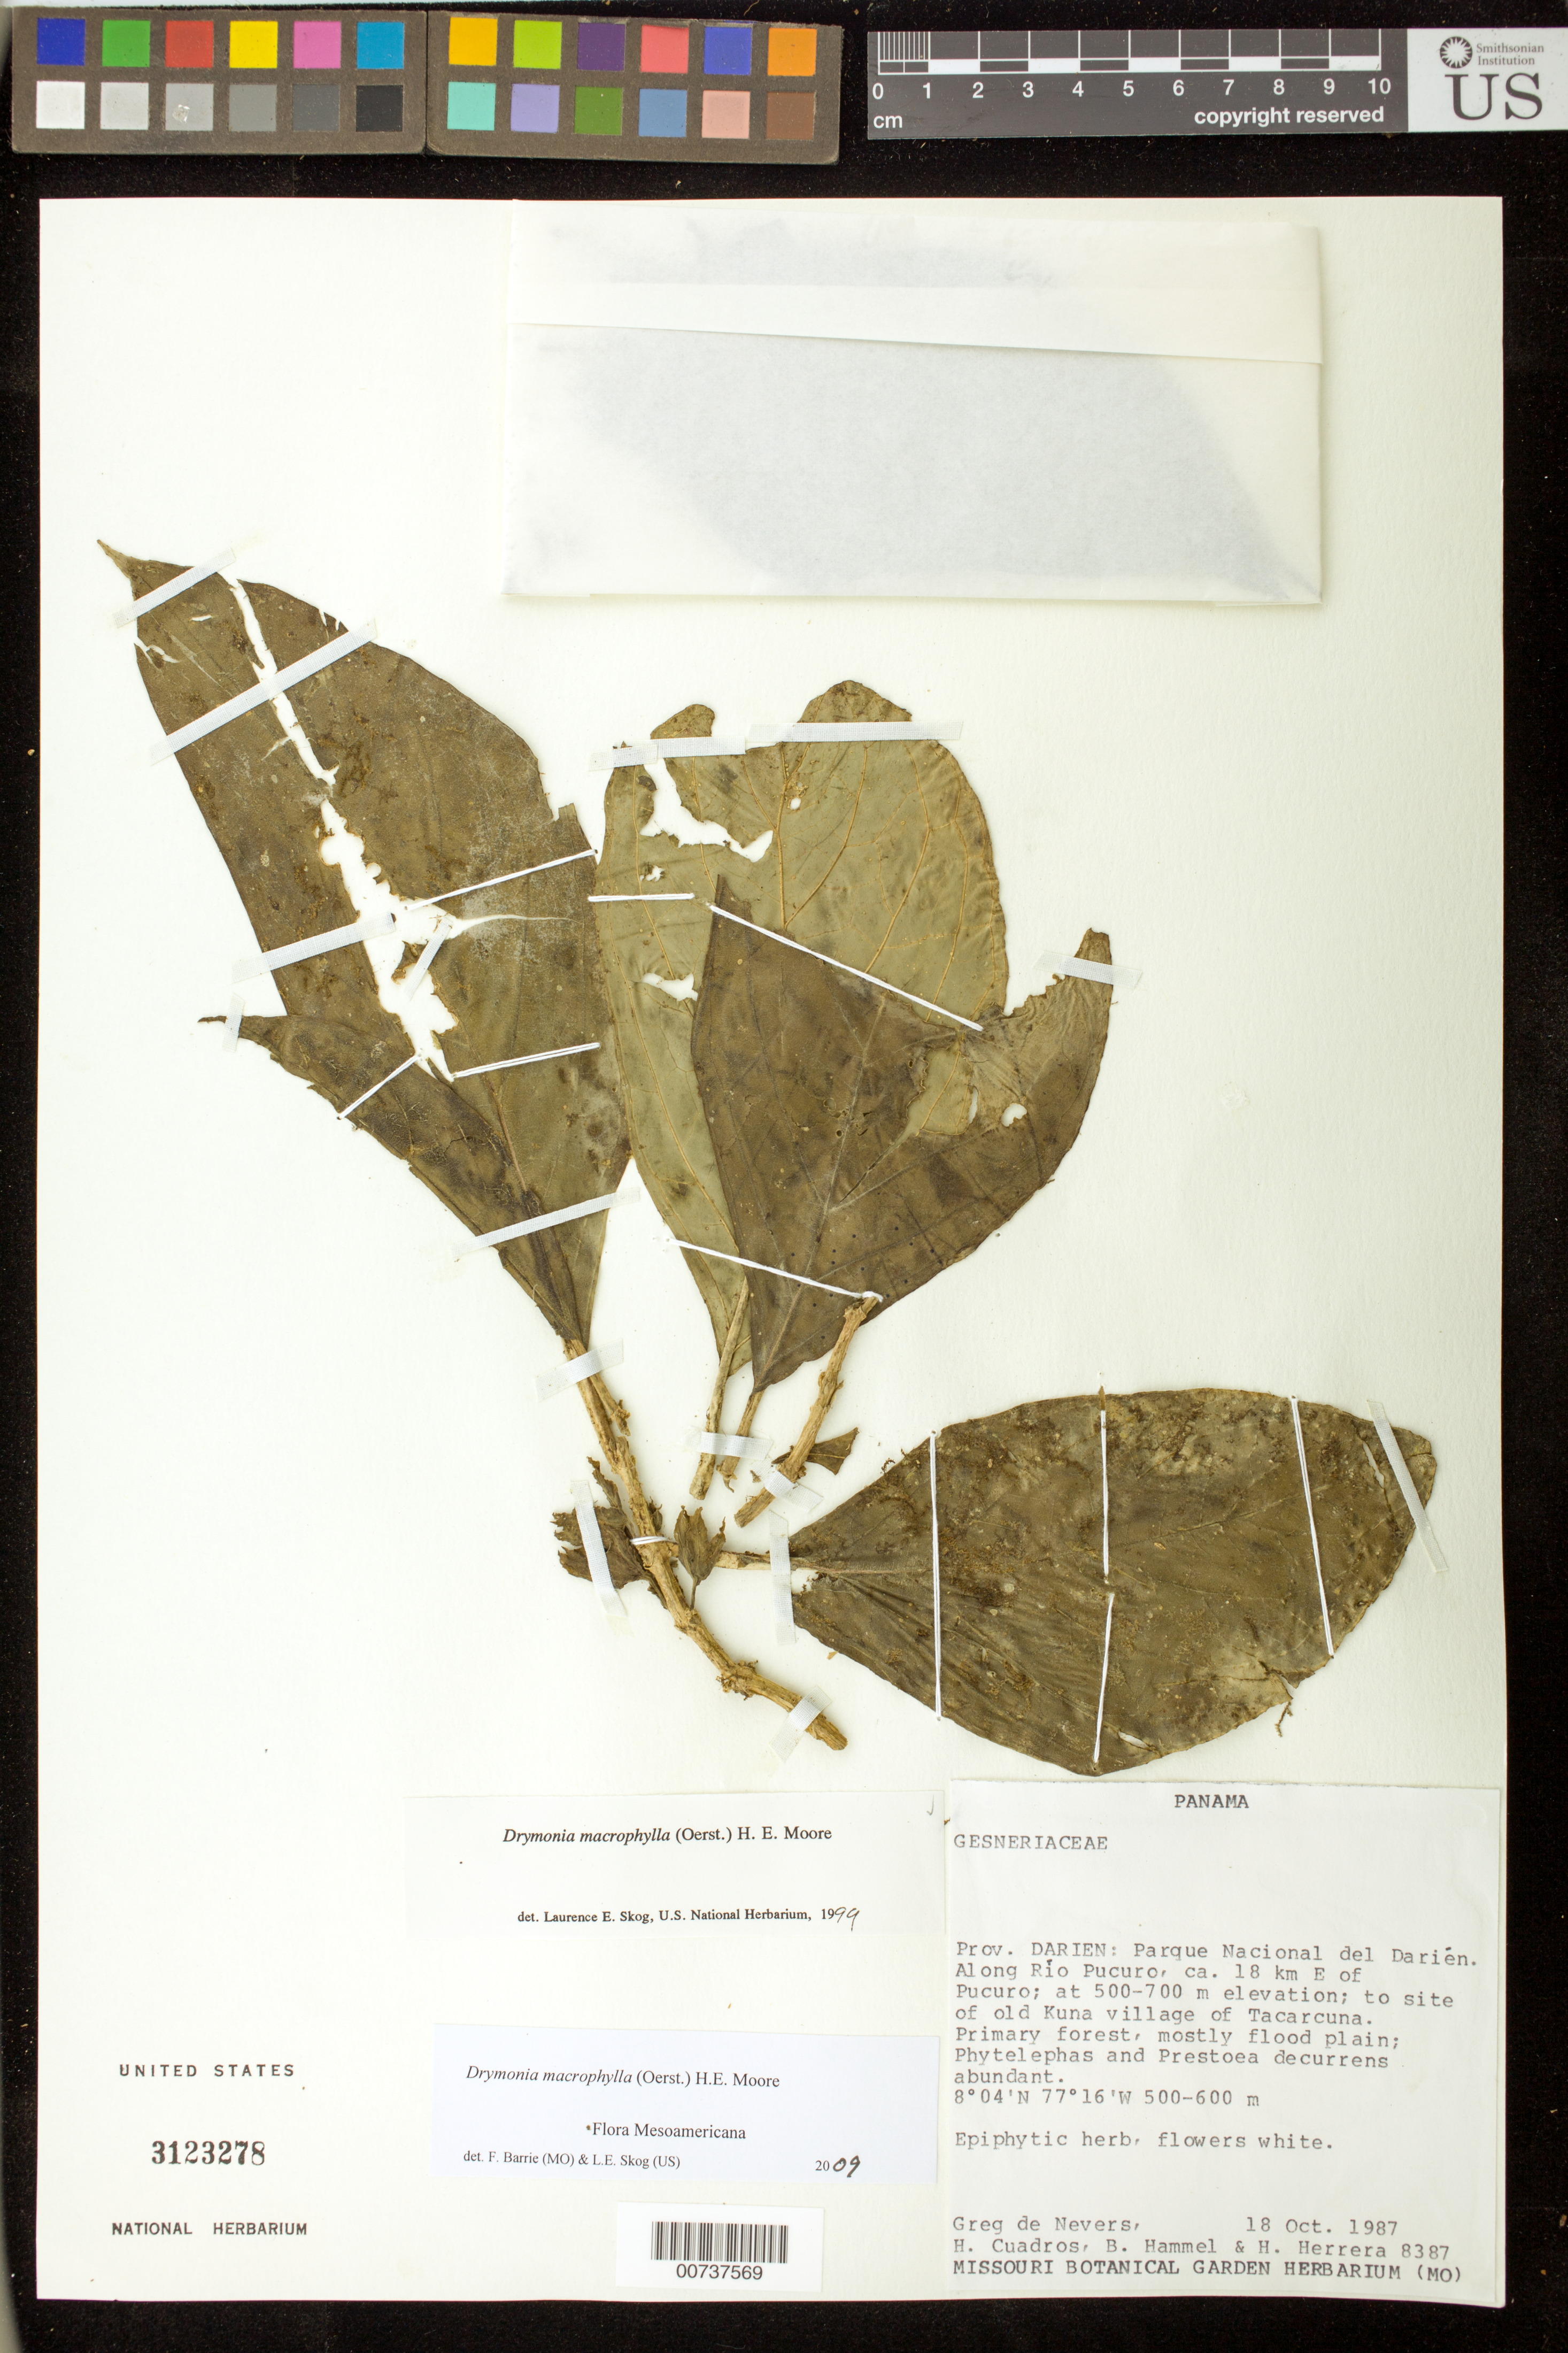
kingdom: Plantae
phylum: Tracheophyta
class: Magnoliopsida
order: Lamiales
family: Gesneriaceae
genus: Drymonia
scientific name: Drymonia macrophylla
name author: (Oerst.) H.E. Moore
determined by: Skog, Laurence E.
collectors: G. C. de Nevers, H. Cuadros, B. Hammel & H. Herrera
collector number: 8387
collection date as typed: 18 Oct 1987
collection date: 1987-10-18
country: Panama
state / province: Darién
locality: Parque Nacional del Darièn, along Rio Pucuro, ca. 18 km E of Pucuro; to site of old Kuna village of Tacarcuna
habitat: Primary forest, mostly flood plain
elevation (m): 500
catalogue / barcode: US 3123278